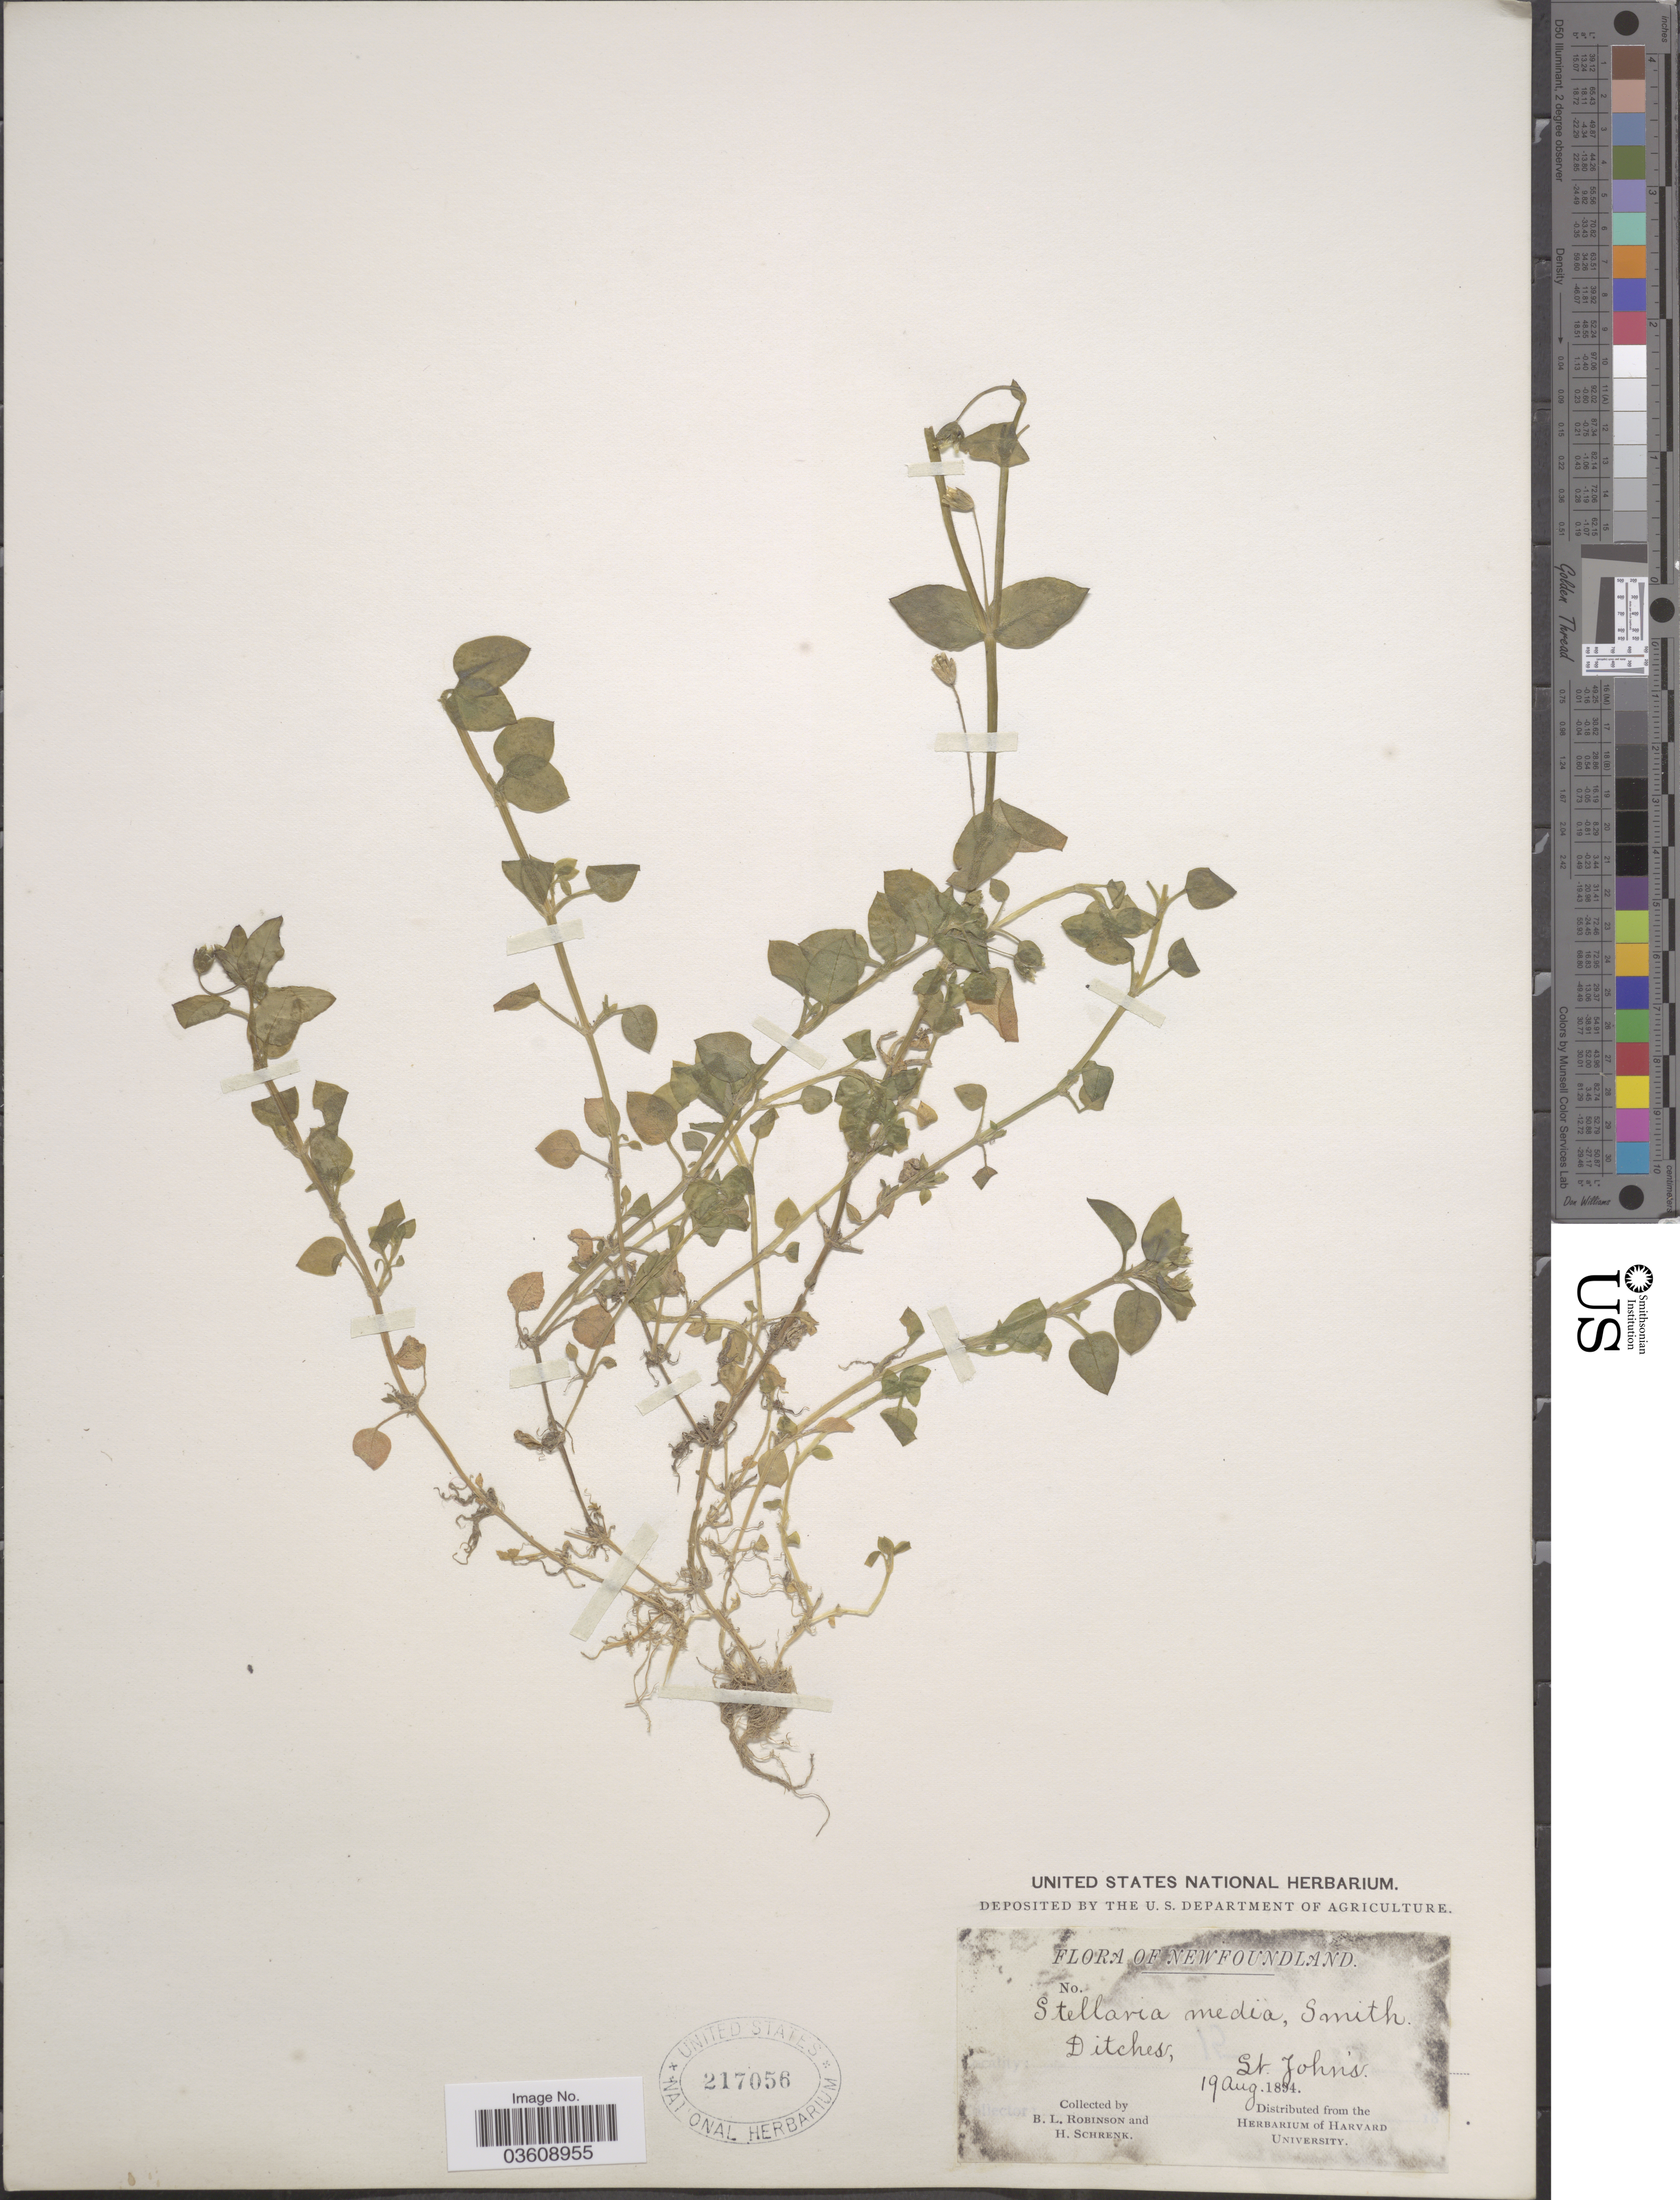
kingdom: Plantae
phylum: Tracheophyta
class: Magnoliopsida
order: Caryophyllales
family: Caryophyllaceae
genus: Stellaria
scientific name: Stellaria media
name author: (L.) Vill.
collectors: B. L. Robinson & H. Schrenk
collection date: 1894-08-19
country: Canada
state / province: Newfoundland and Labrador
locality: Ditches, St. John's.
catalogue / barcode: US 217056